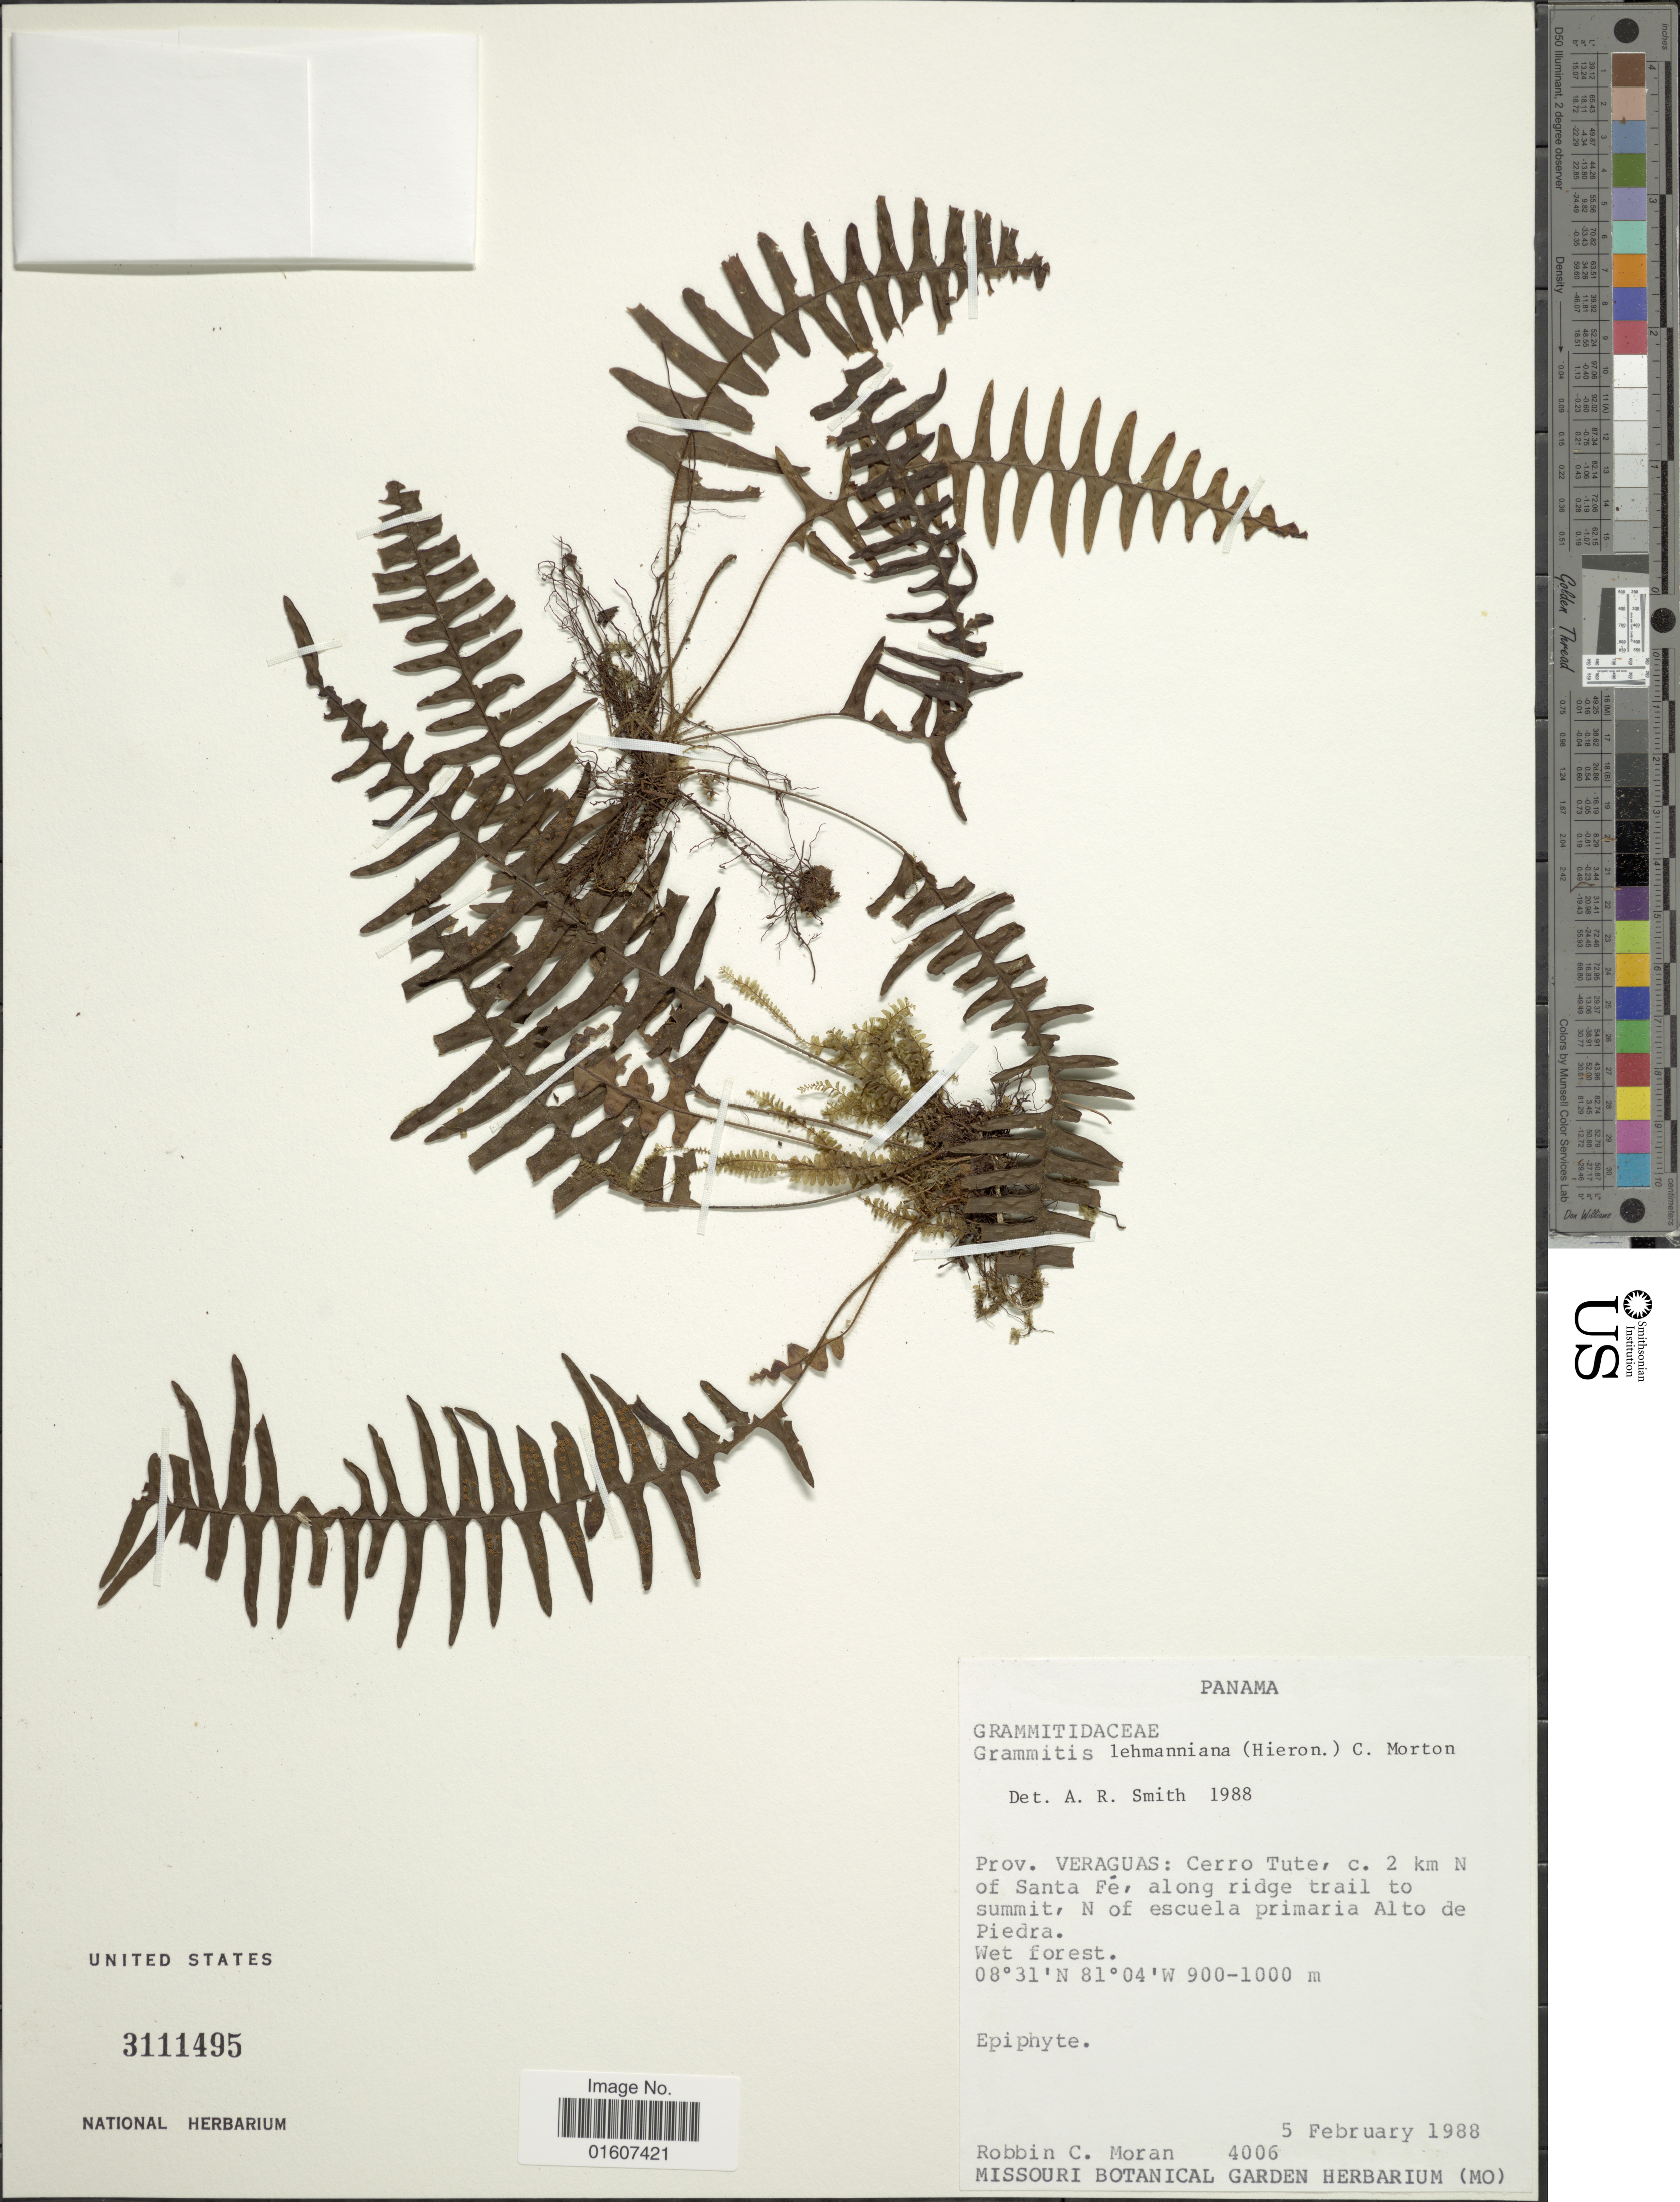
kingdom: Plantae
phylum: Tracheophyta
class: Polypodiopsida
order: Polypodiales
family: Polypodiaceae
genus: Terpsichore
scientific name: Terpsichore lehmanniana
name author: (Hieron.) A.R. Sm.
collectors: R. C. Moran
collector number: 4006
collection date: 1988-02-05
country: Panama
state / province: Veraguas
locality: Cerro Tute, c. 2 km N of Santa Fé, along ridge trail to summit, N of escuale primaria Alto de Piedra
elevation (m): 900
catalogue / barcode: US 3111495